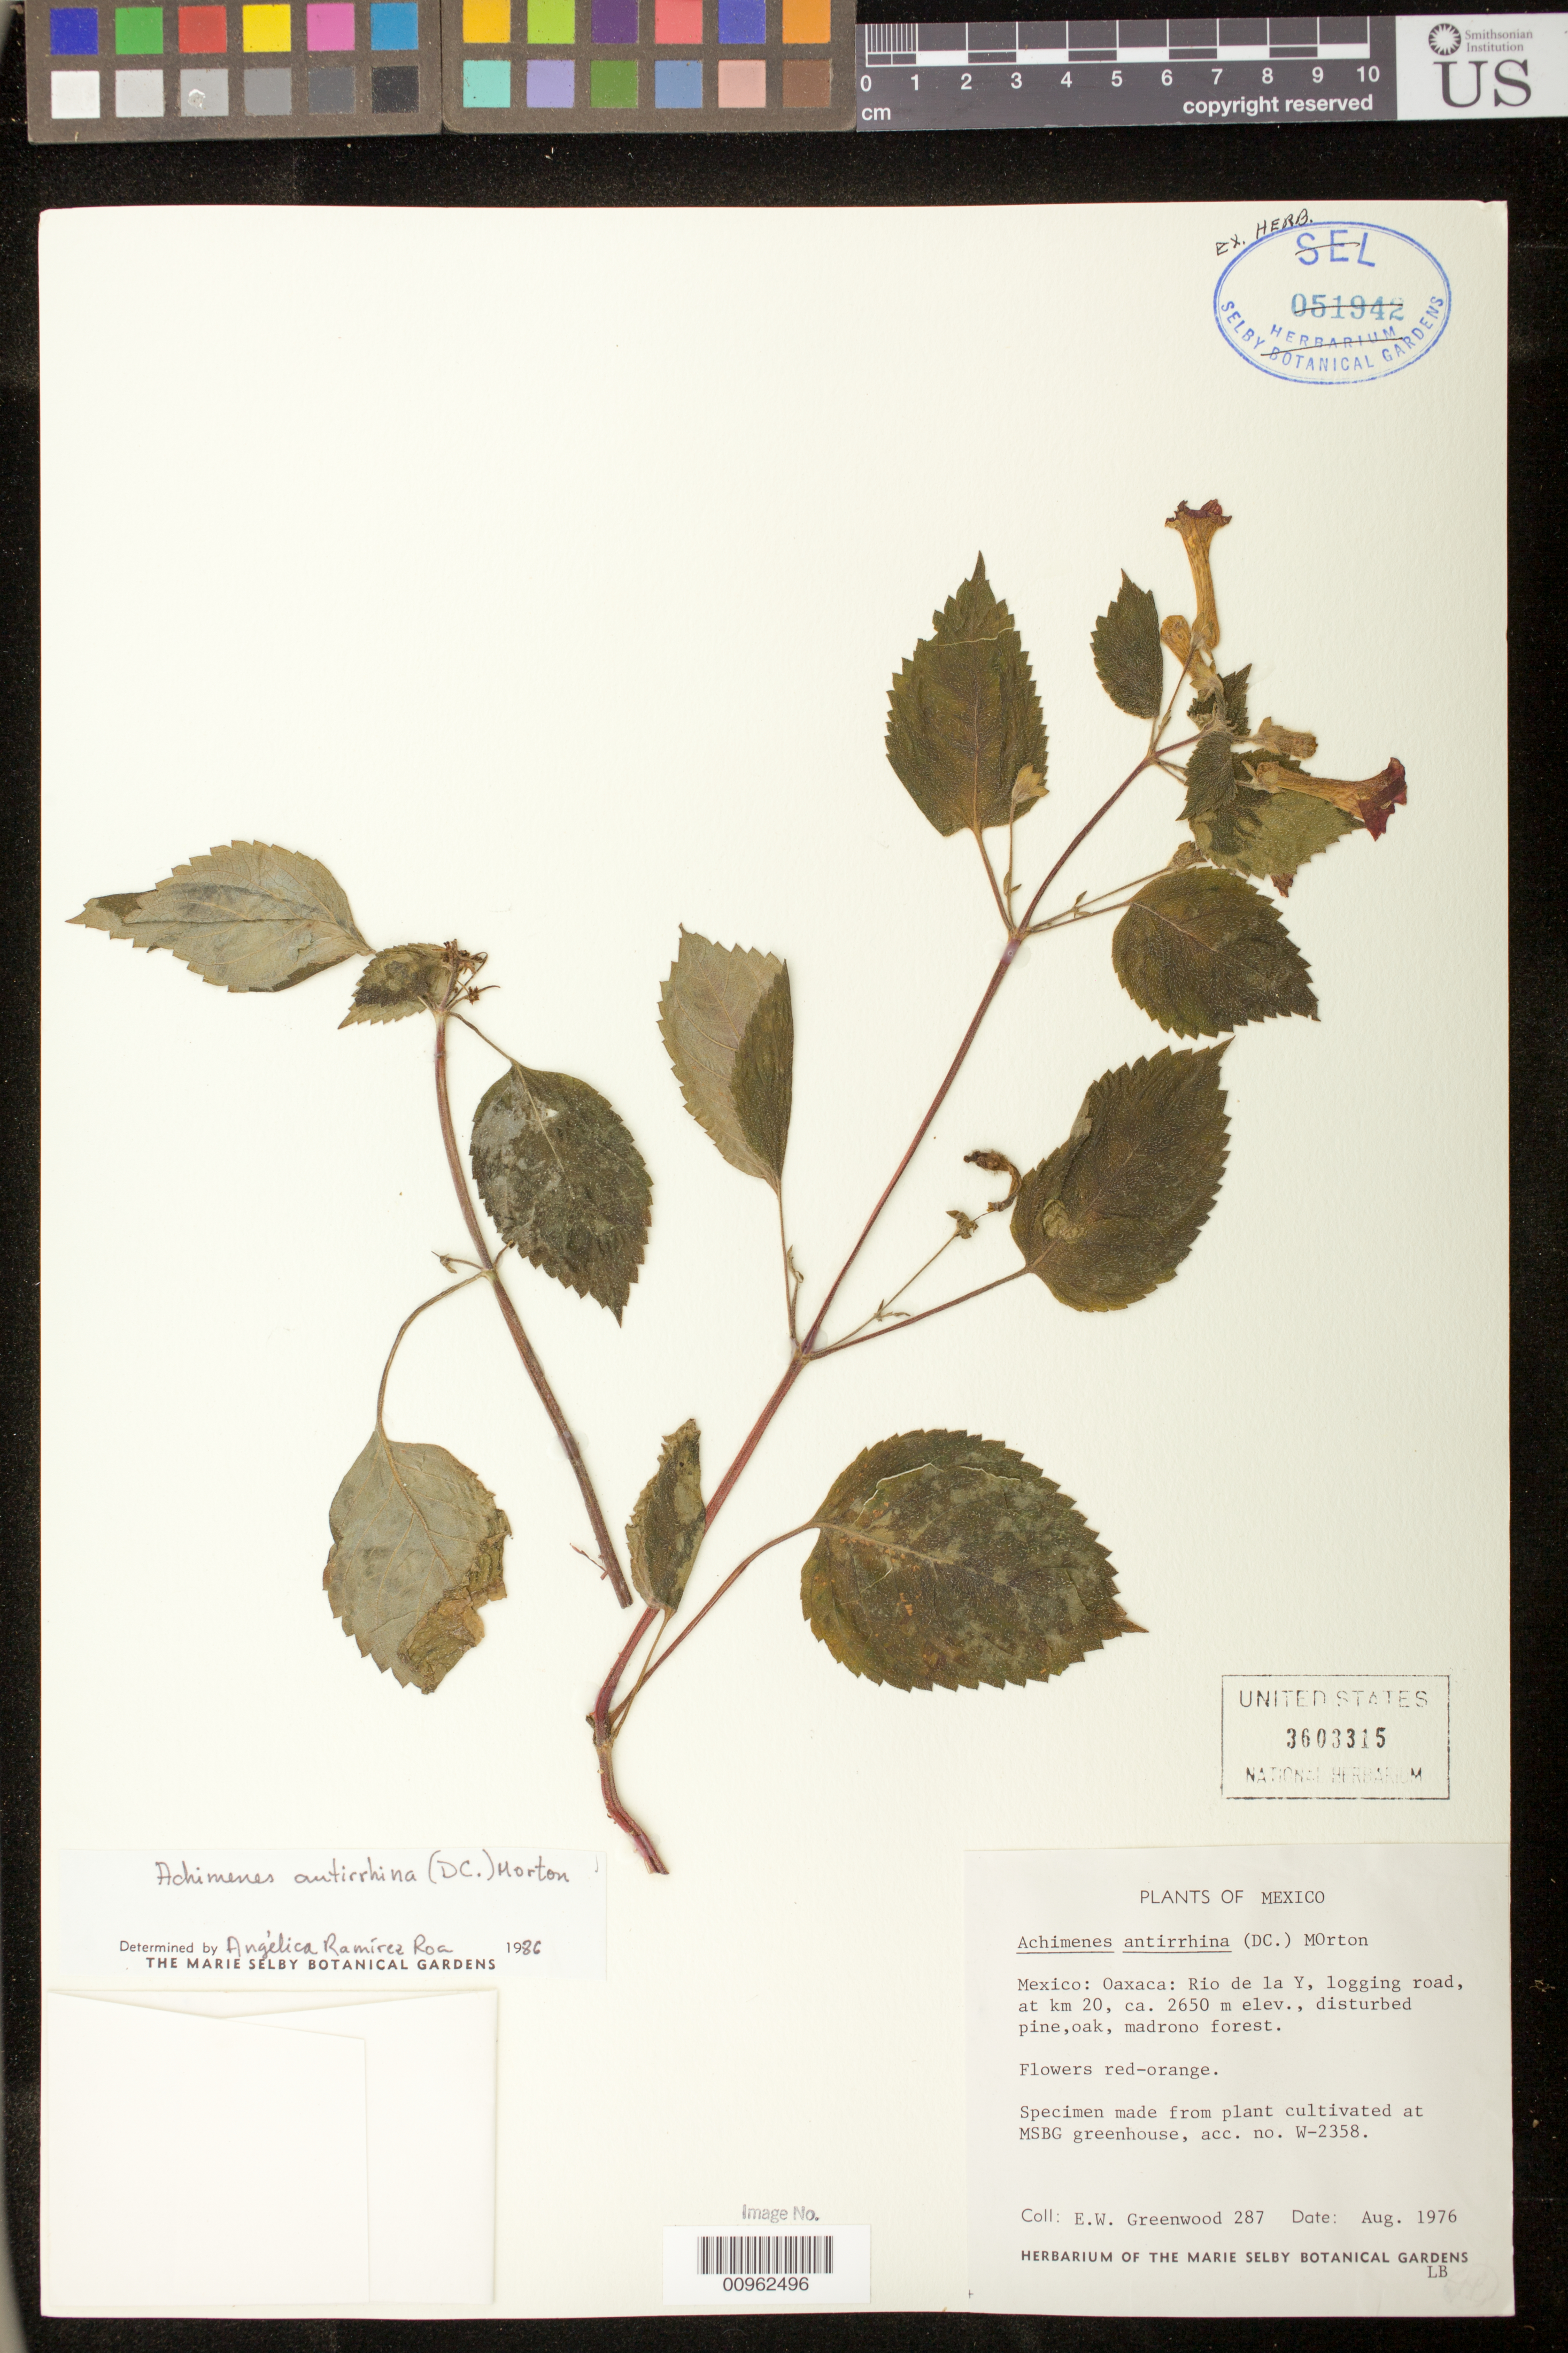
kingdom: Plantae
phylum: Tracheophyta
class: Magnoliopsida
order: Lamiales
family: Gesneriaceae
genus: Achimenes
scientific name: Achimenes antirrhina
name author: (DC.) C.V. Morton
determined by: Ramírez-Roa, A.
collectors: E. Greenwood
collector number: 287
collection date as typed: Aug 1976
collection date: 1976-08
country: United States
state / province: Florida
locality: Cultivated at Marie Selby Botanical Gardens, Sarasota, Florida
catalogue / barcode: US 3603315